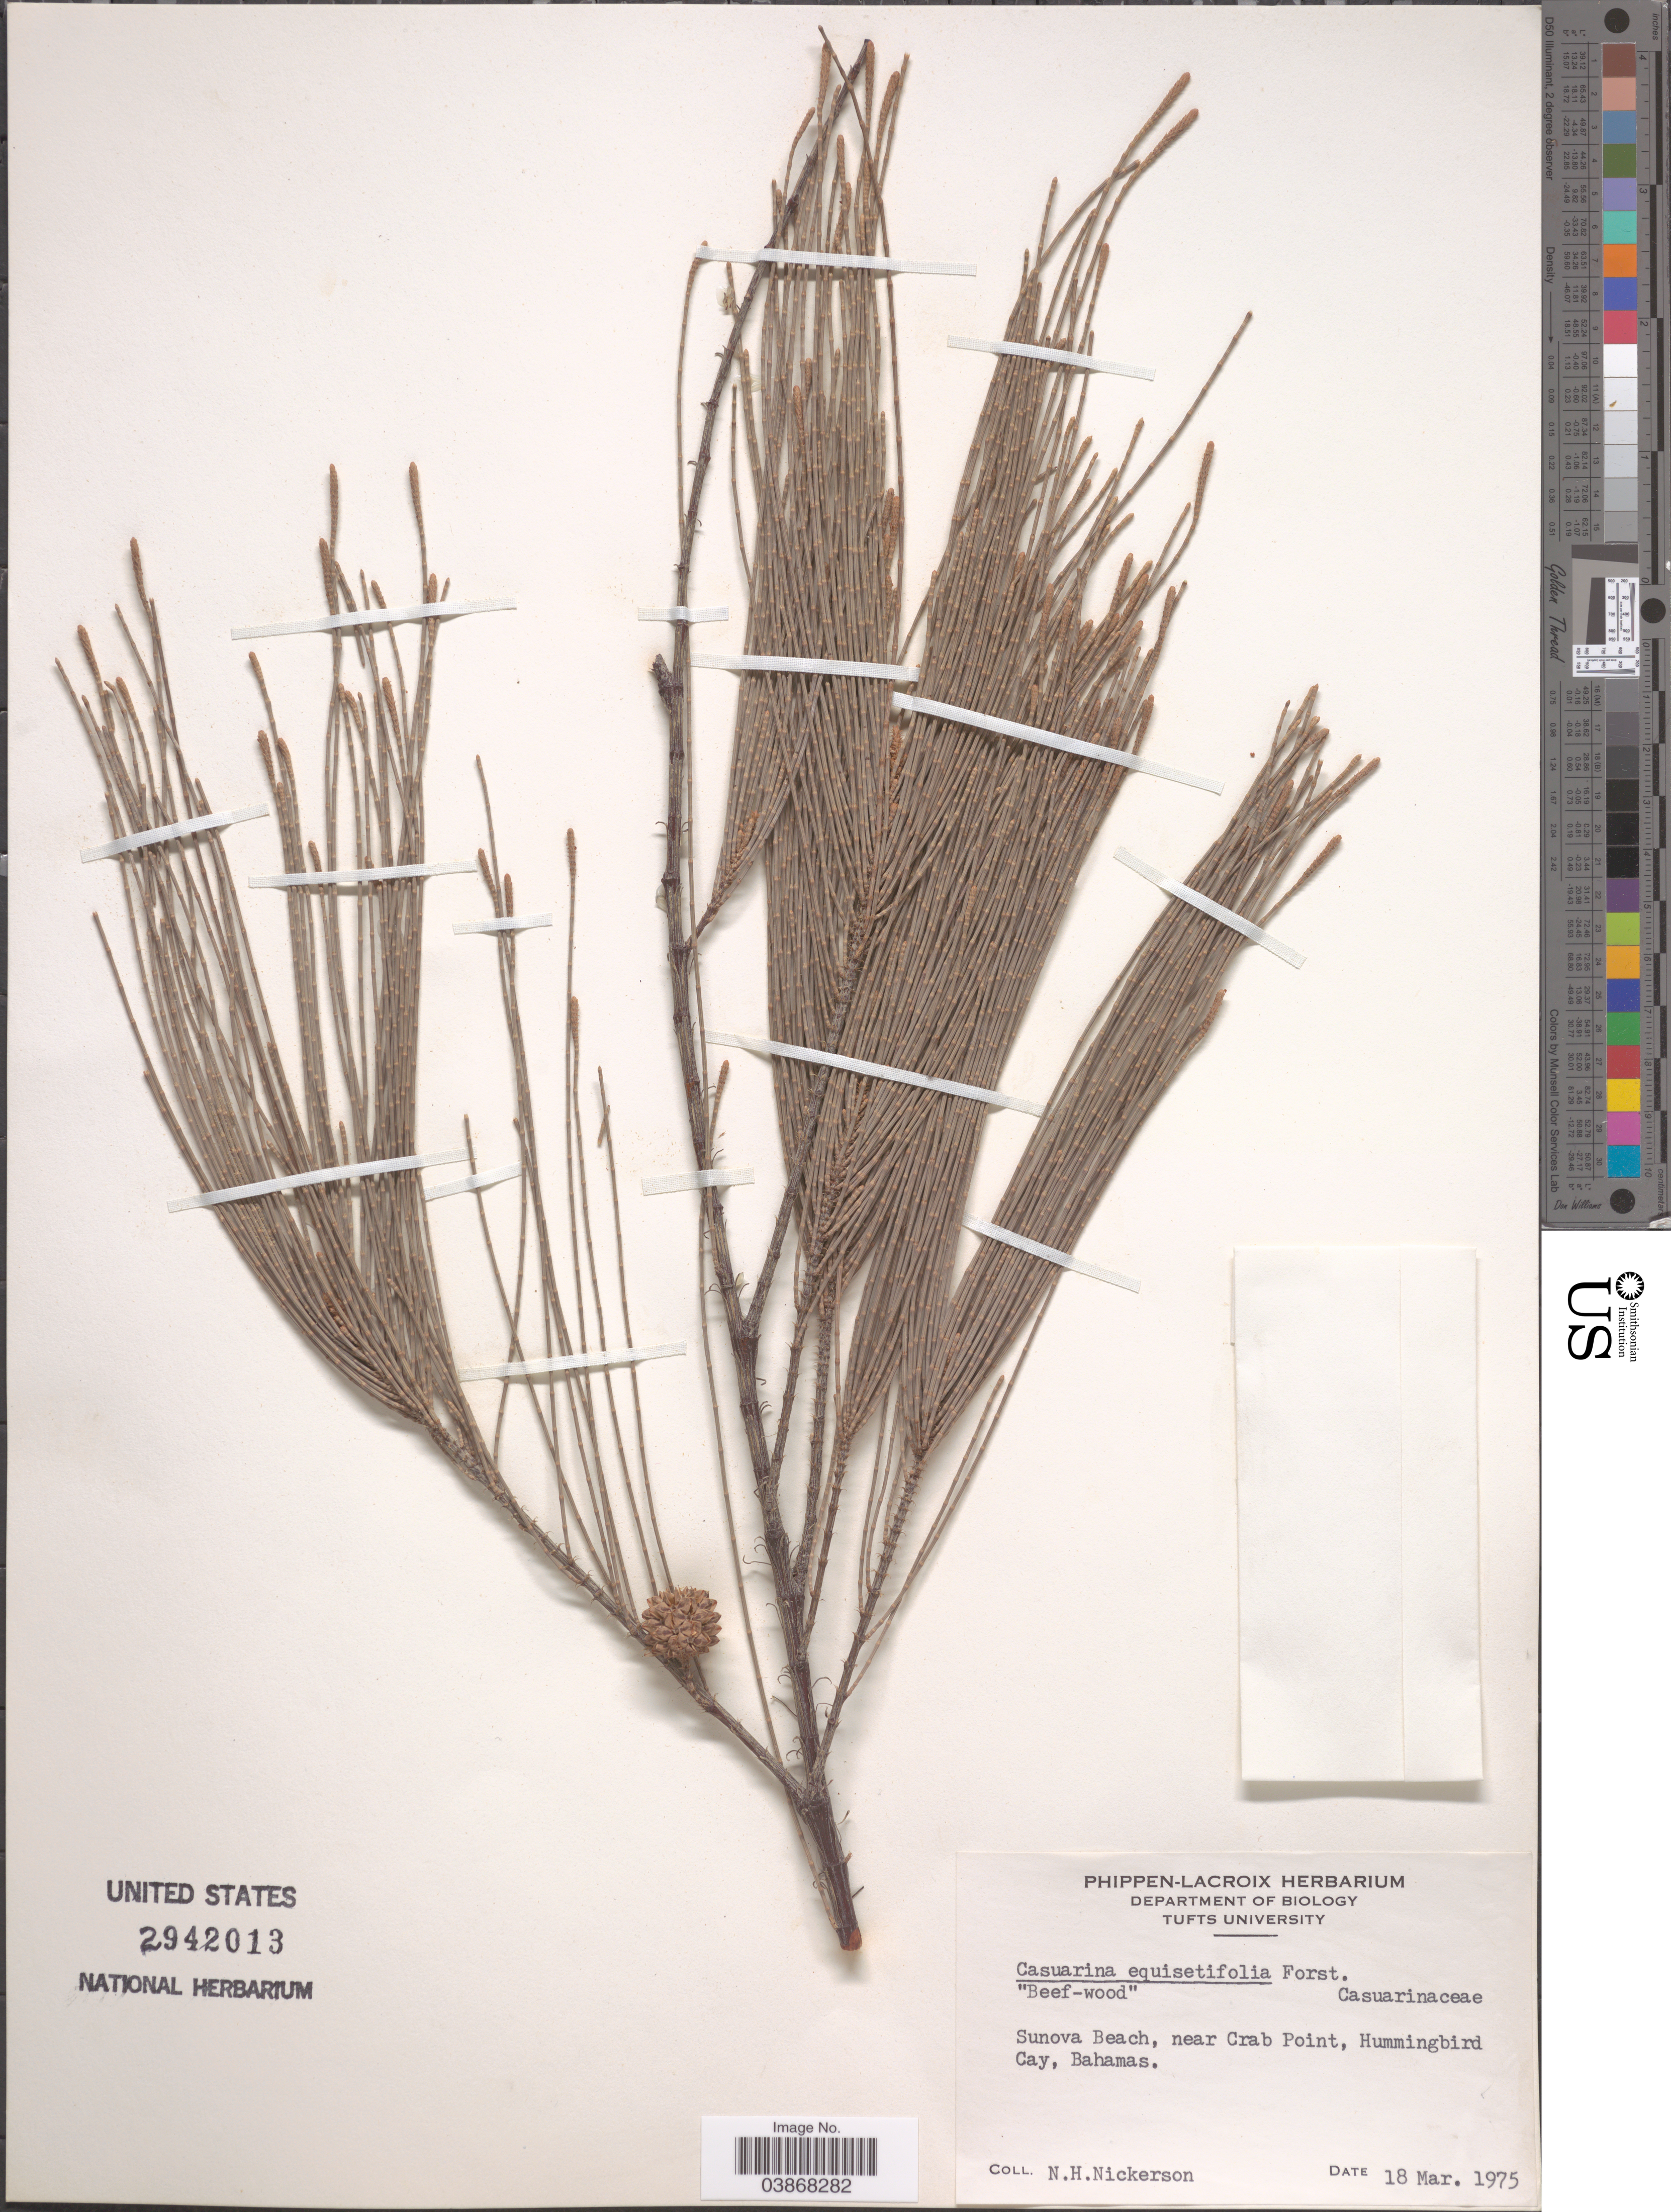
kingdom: Plantae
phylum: Tracheophyta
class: Magnoliopsida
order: Fagales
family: Casuarinaceae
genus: Casuarina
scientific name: Casuarina equisetifolia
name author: L.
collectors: N. Nickerson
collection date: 1975-03-18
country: Bahamas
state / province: Exuma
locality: Sunova Beach, near Crab Point, Hummingbird Cay.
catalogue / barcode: US 2942013